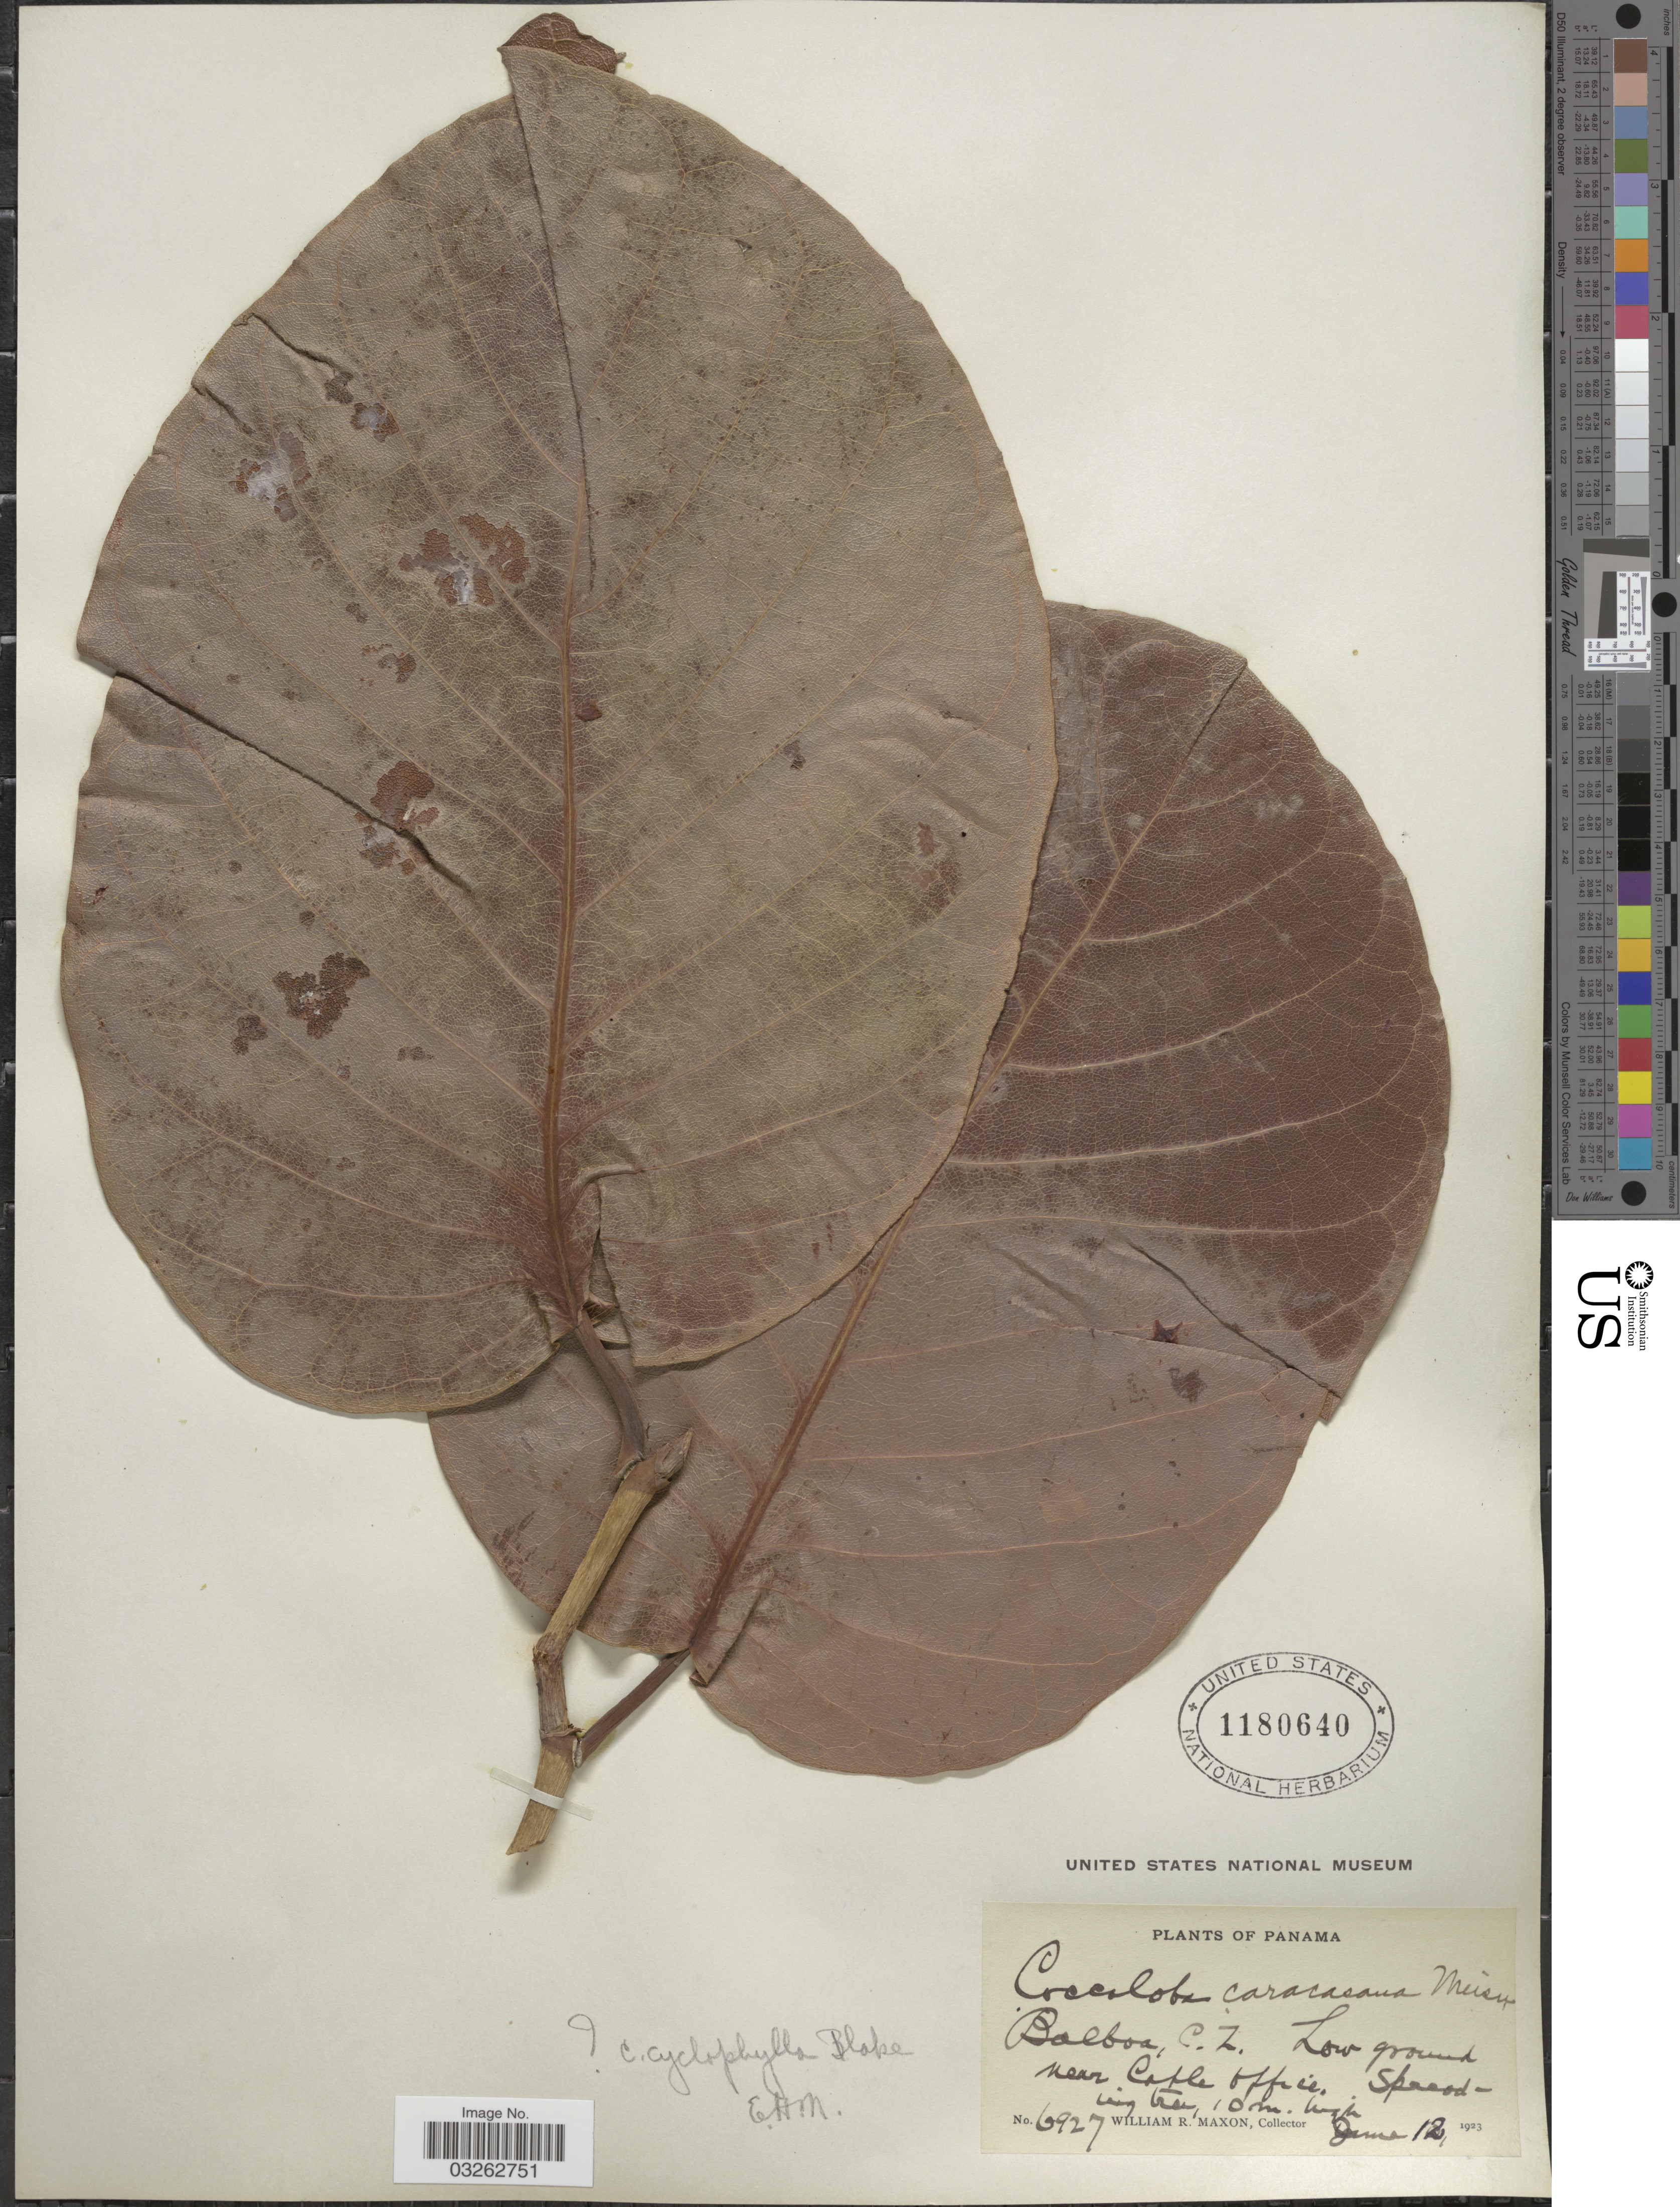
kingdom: Plantae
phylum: Tracheophyta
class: Magnoliopsida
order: Caryophyllales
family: Polygonaceae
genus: Coccoloba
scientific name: Coccoloba cyclophylla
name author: S.F. Blake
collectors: W. R. Maxon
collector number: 6927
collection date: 1923-06-12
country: Panama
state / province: Colón / Panamá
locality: Balboa, C.Z. Low ground near Cable Office.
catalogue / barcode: US 1180640